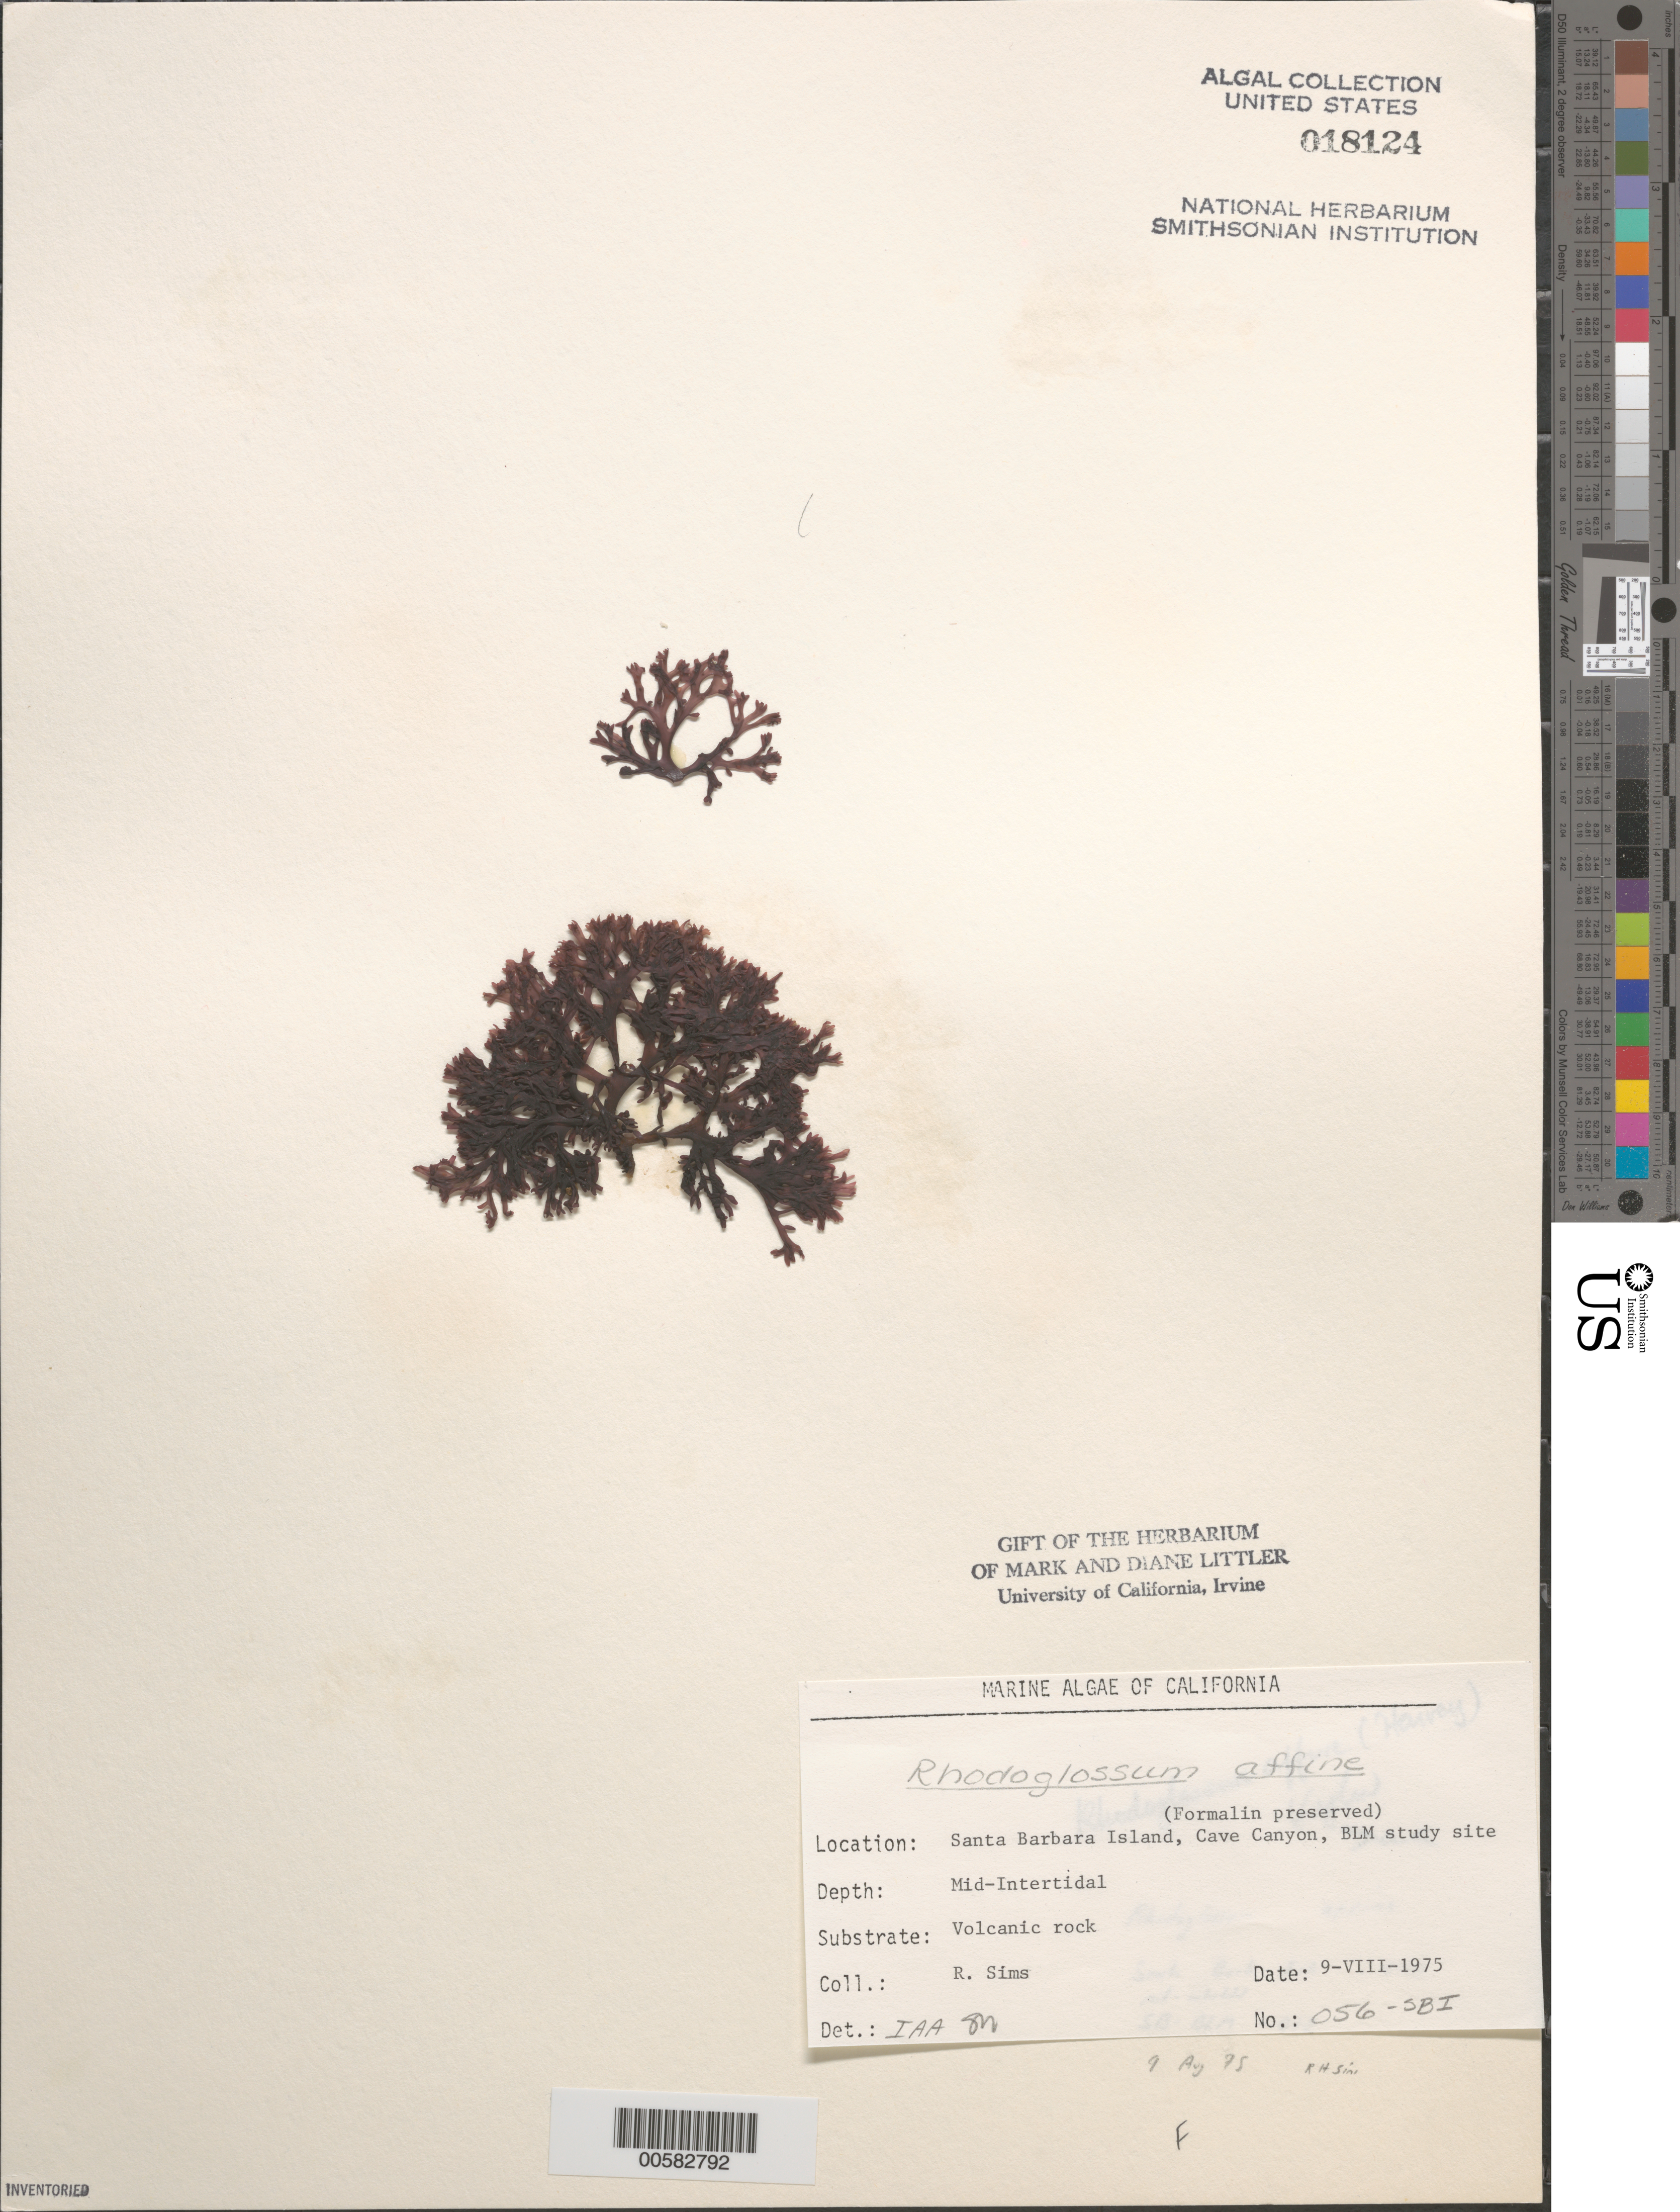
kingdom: Plantae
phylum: Rhodophyta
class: Florideophyceae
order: Gigartinales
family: Gigartinaceae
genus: Mazzaella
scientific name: Mazzaella affinis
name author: (Harvey) Fredericq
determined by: Algae name updating Project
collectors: R. H. Sims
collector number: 056-SBI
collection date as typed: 09 Aug 1975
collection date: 1975-08-09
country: United States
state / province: California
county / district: Santa Barbara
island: Santa Barbara Island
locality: Cave Canyon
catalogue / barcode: US 18124